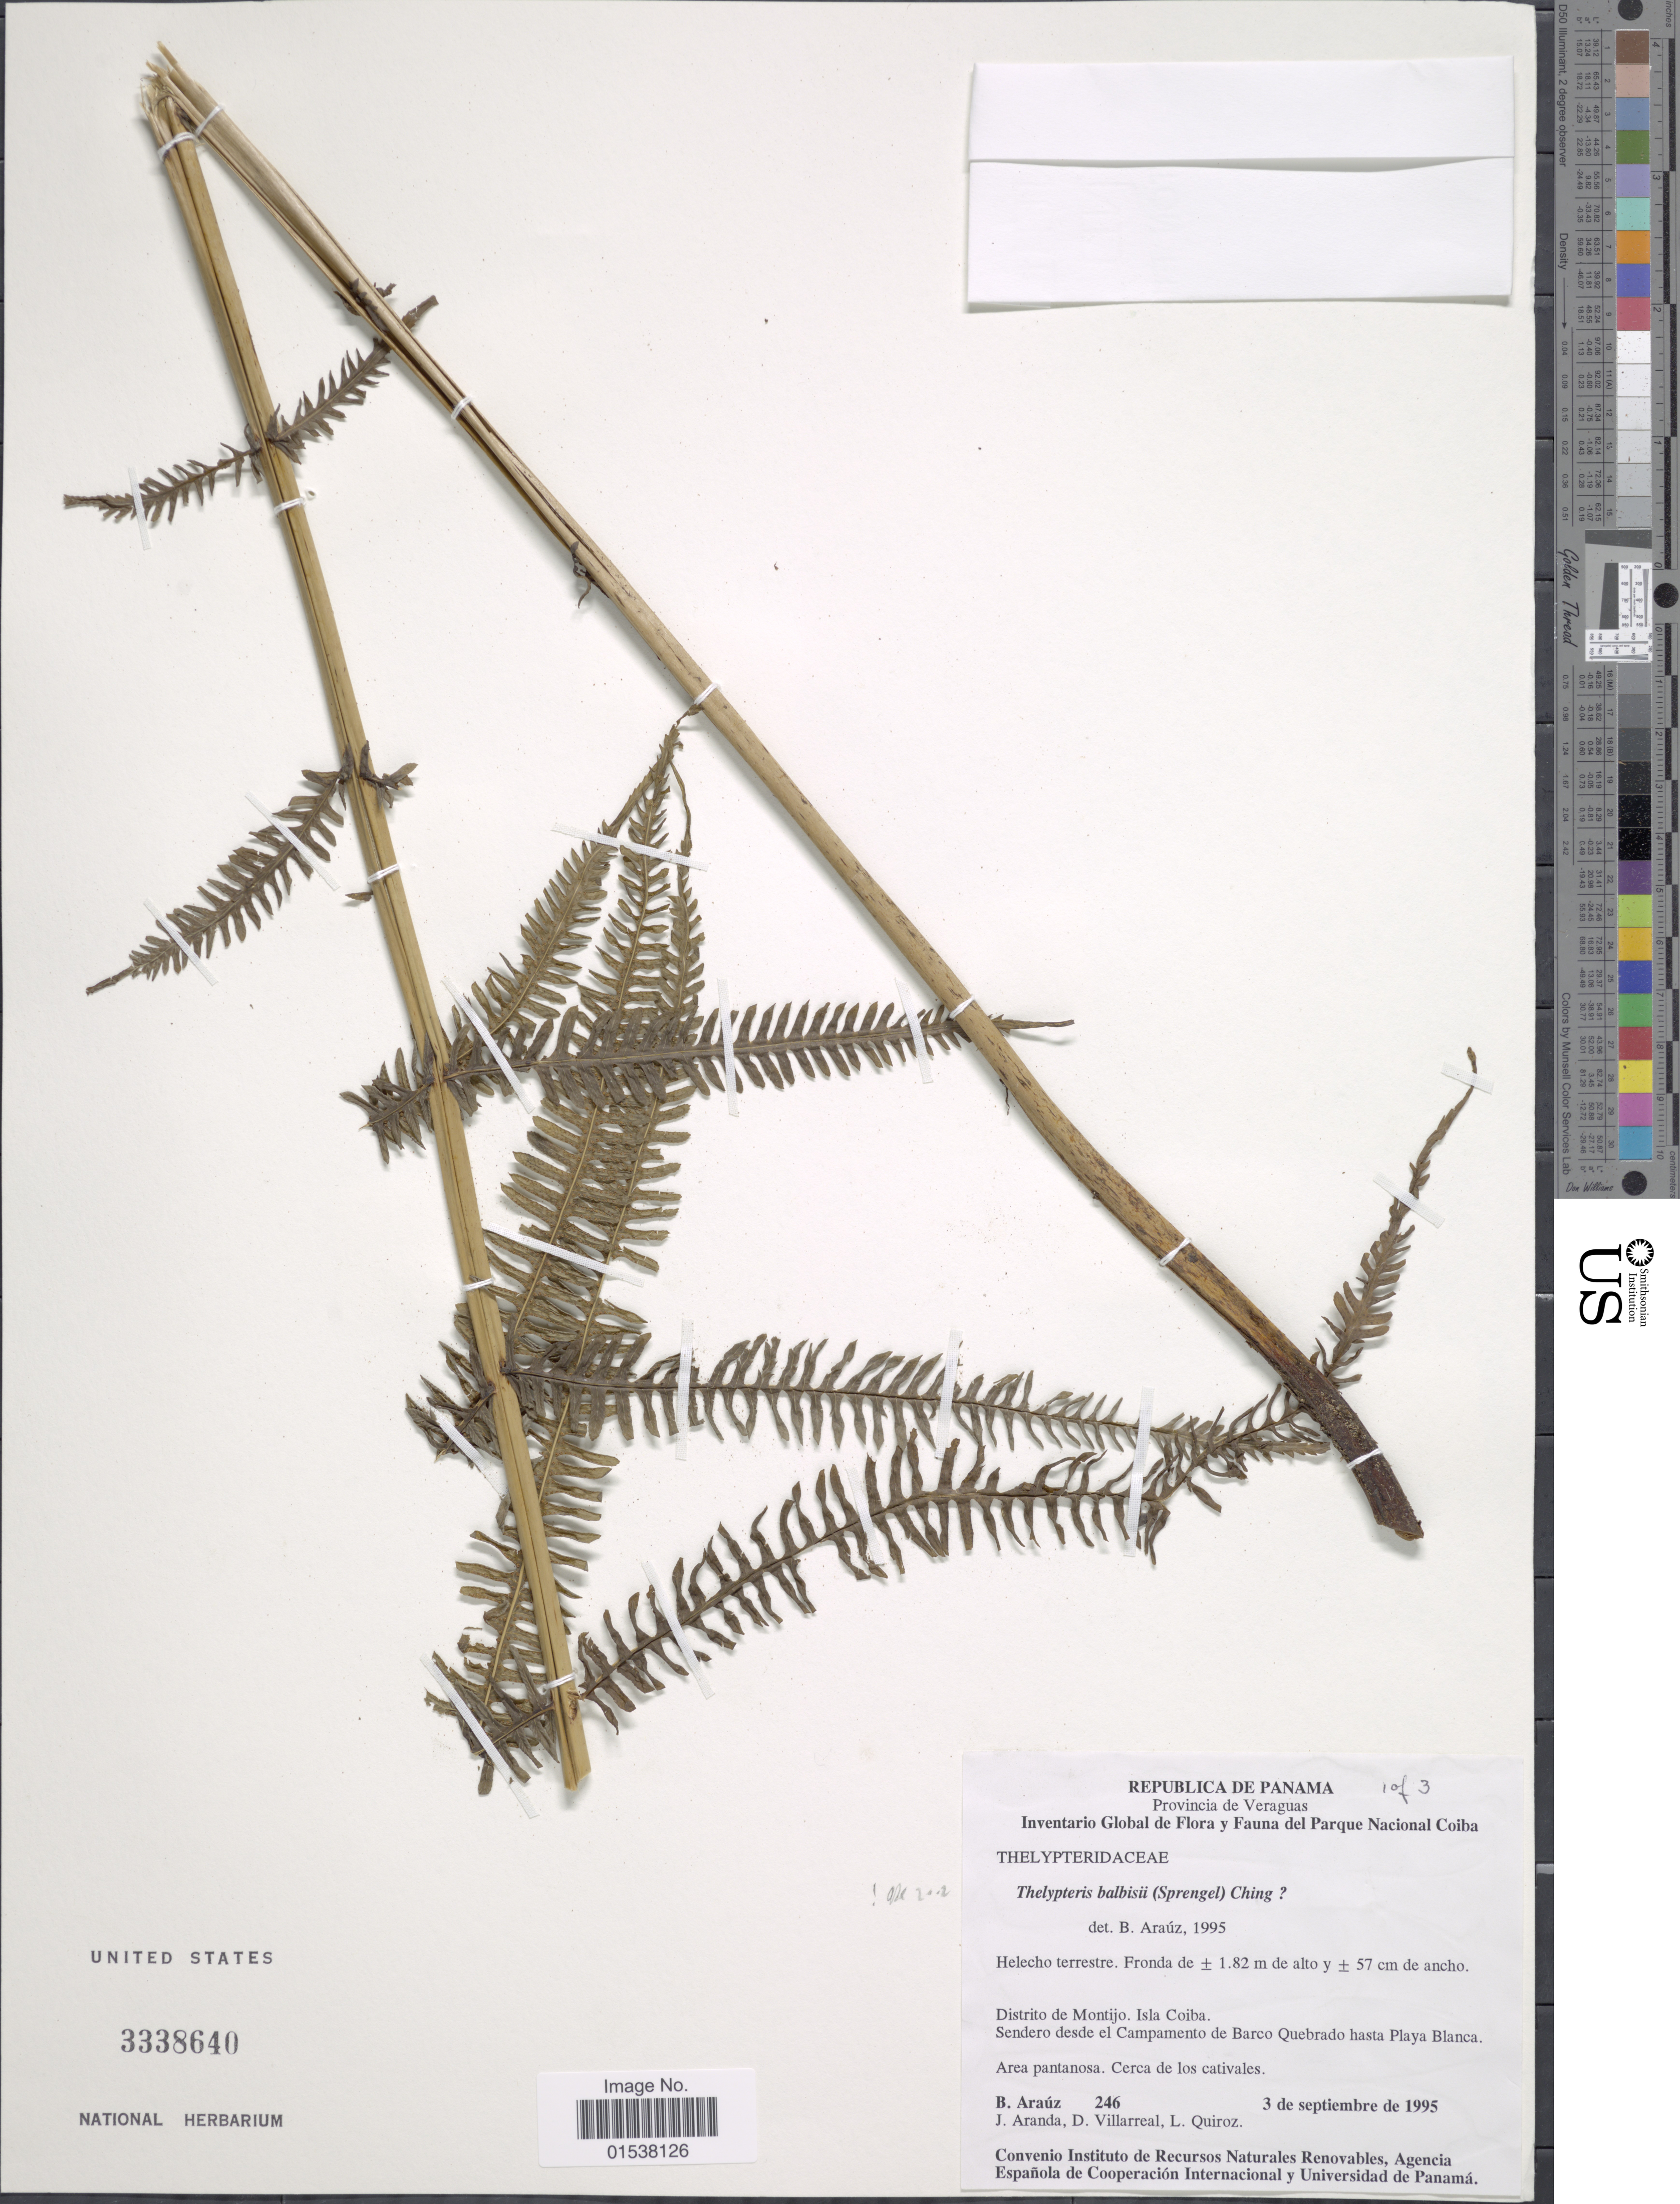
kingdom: Plantae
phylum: Tracheophyta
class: Polypodiopsida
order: Polypodiales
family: Thelypteridaceae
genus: Amauropelta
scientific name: Amauropelta balbisii (Spreng.) comb. nov., ined. 2015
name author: (Spreng.)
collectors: B. Araúz, J. Aranda, D. Villarreal & L. Quiroz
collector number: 246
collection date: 1995-09-03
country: Panama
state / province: Veraguas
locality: Republica de Panama, Provincia de Verguas, Distrito de Montijo, Isla Coiba, Sendero desde el Campamento de Barco Quebrado hasta Playa Blanca, area pantanosa, cerca de los cativales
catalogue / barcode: US 3338640